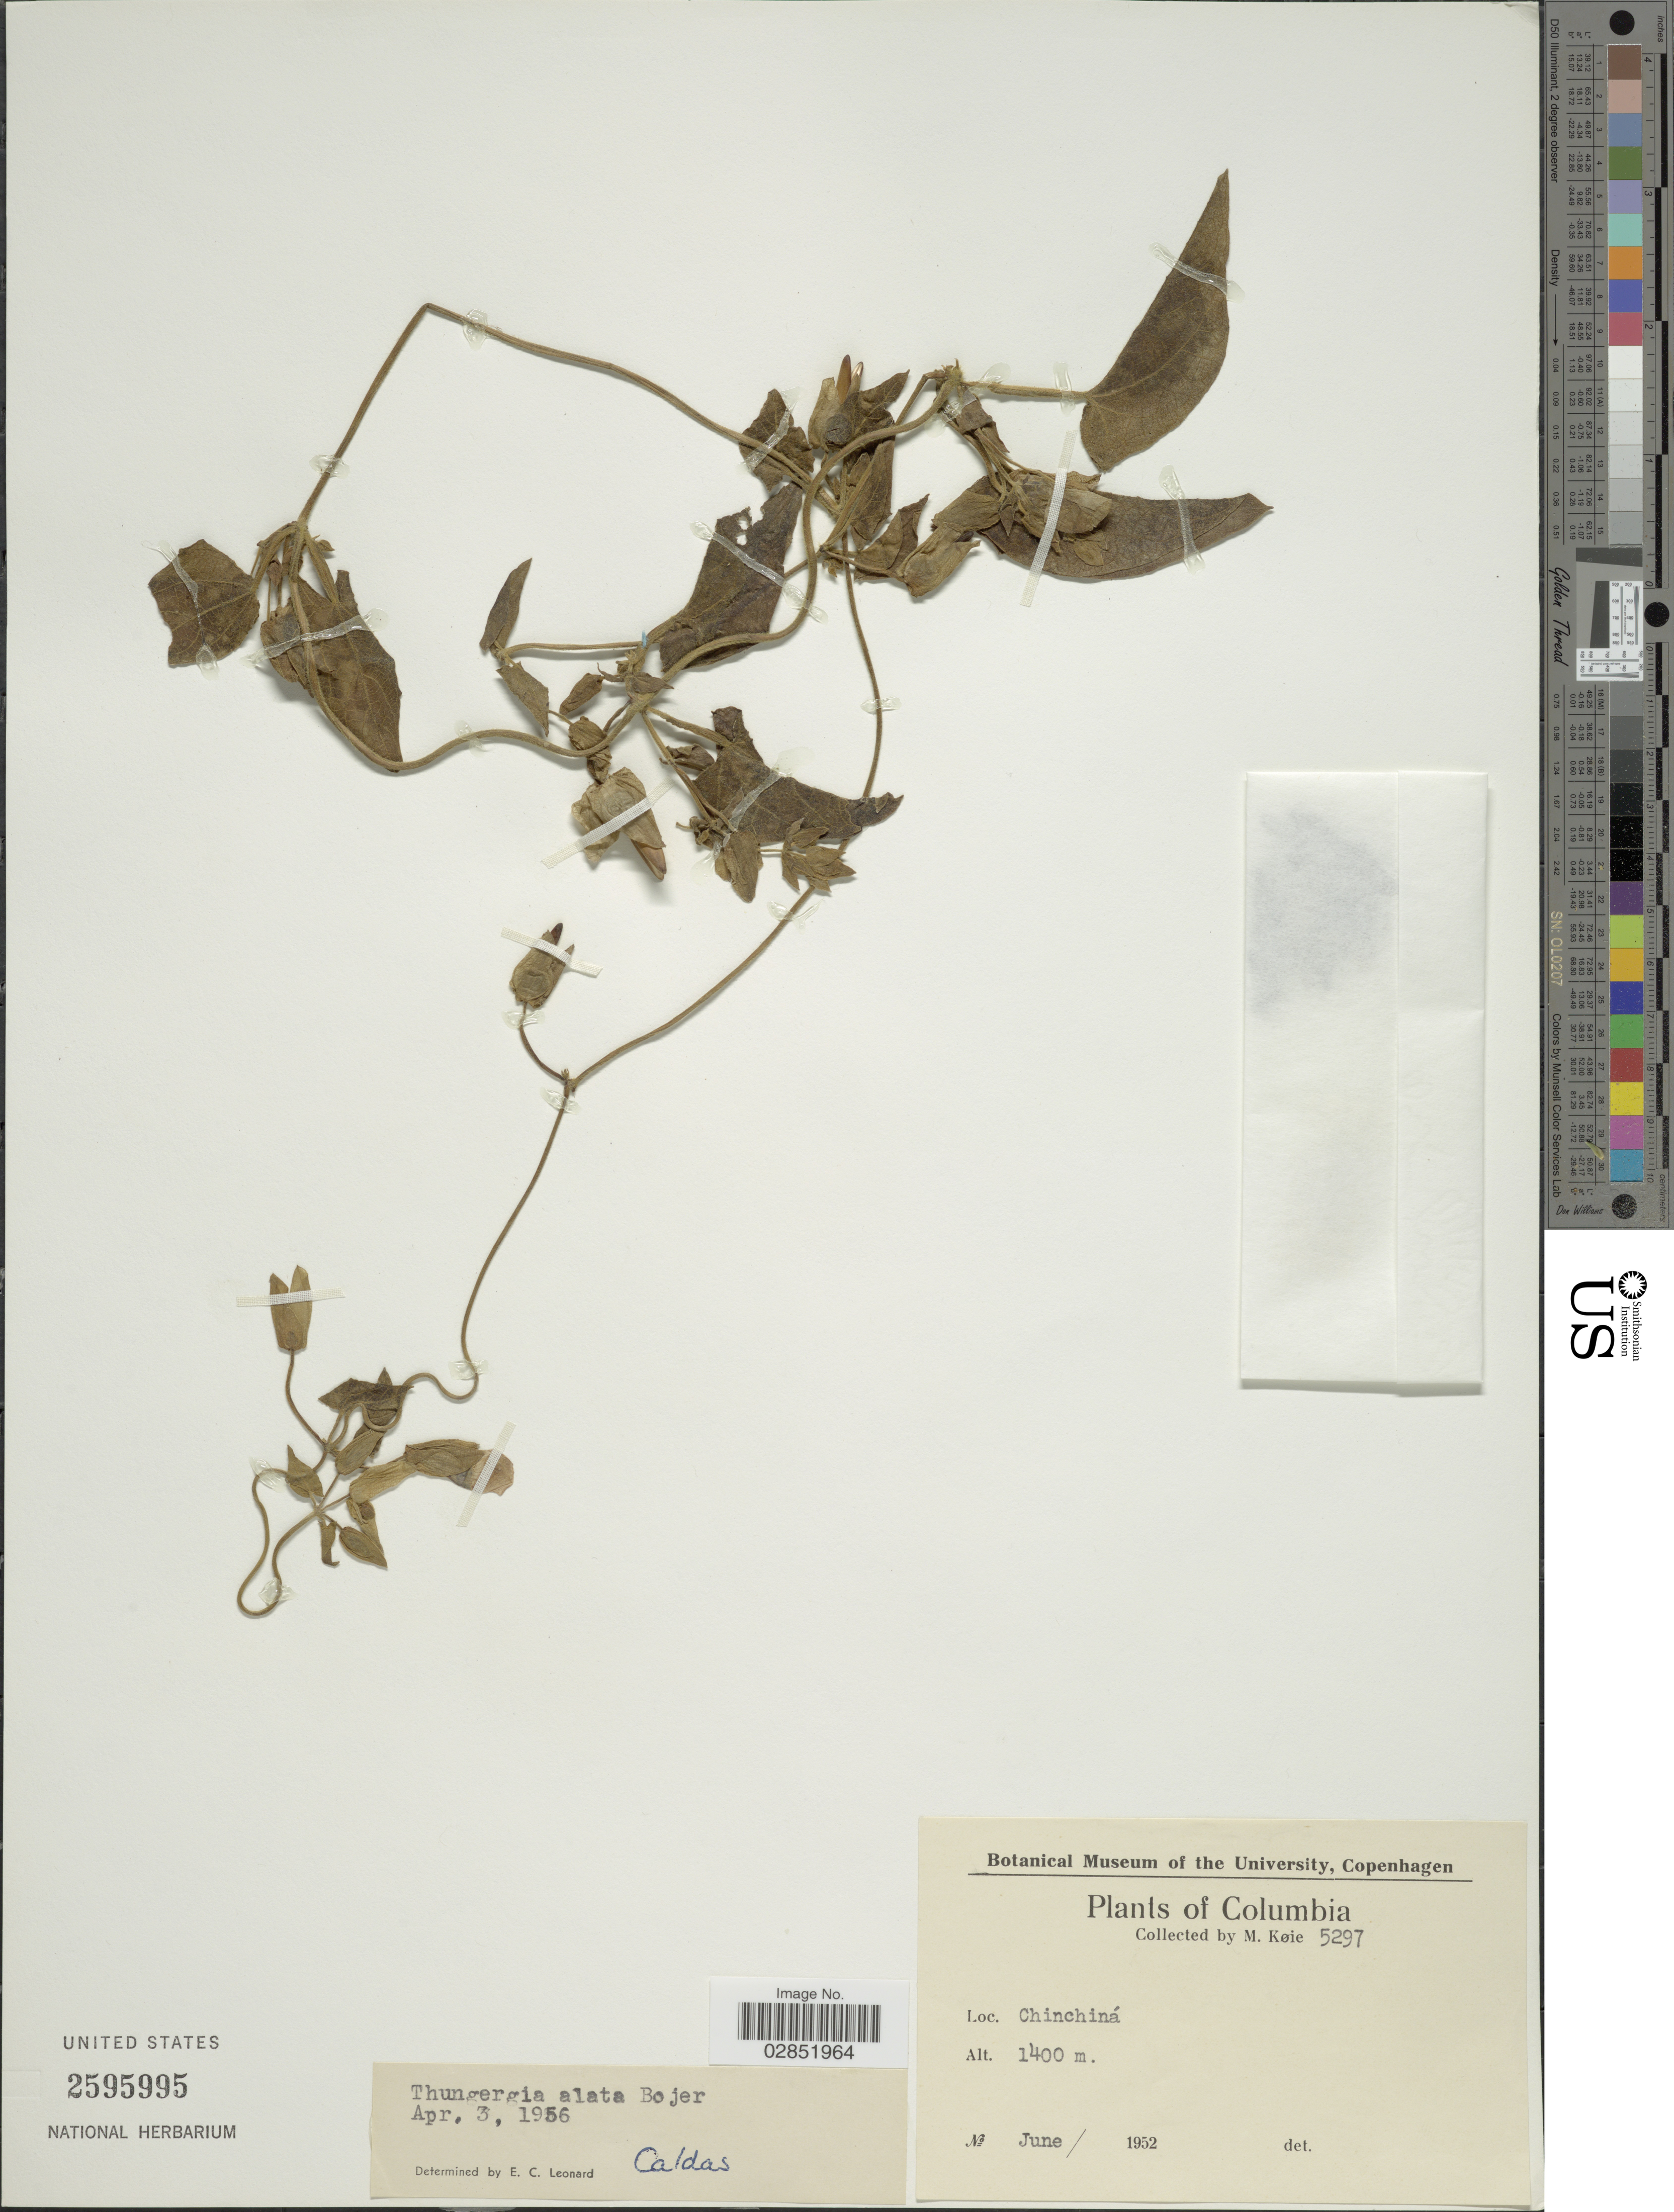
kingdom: Plantae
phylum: Tracheophyta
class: Magnoliopsida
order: Lamiales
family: Acanthaceae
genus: Thunbergia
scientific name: Thunbergia alata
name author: Bojer ex Sims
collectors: M. Köie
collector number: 5297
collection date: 1952-06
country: Colombia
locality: Chinchiná.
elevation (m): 1400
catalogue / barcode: US 2595995